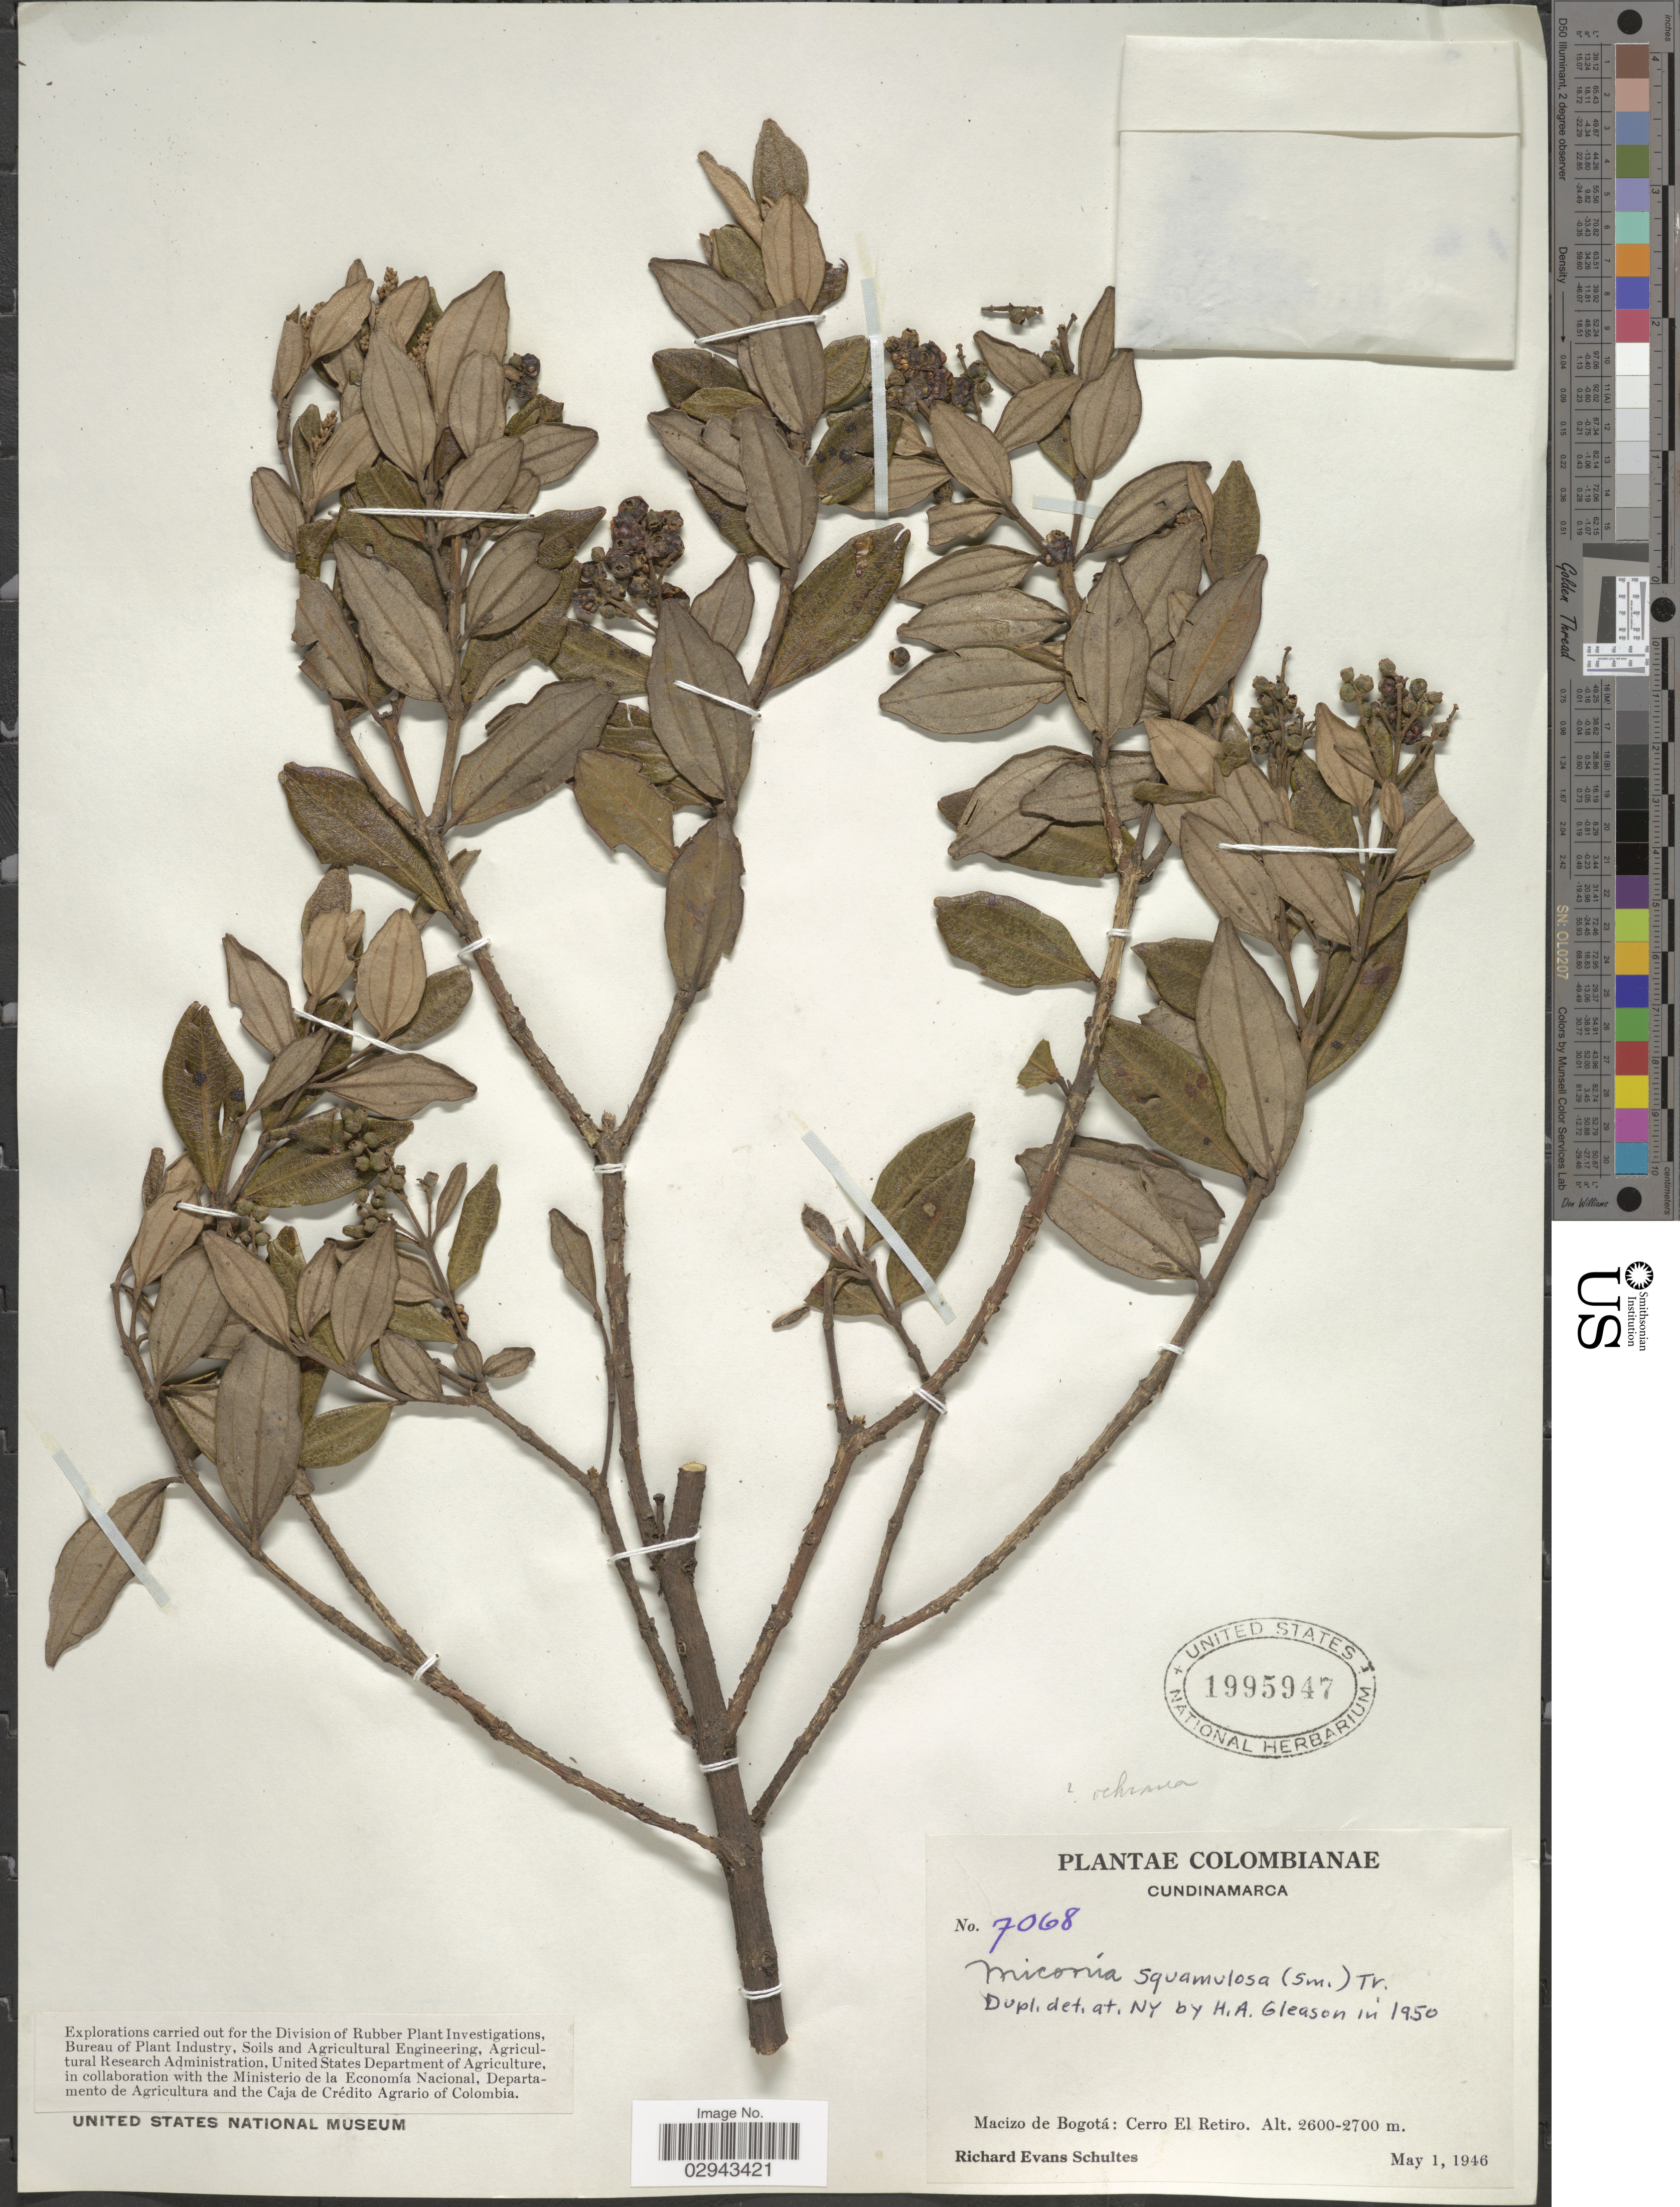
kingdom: Plantae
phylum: Tracheophyta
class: Magnoliopsida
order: Myrtales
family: Melastomataceae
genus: Miconia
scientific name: Miconia squamulosa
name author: (Sm.) Triana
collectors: R. E. Schultes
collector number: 7068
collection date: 1946-05-01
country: Colombia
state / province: Cundinamarca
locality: Macizo de Bogotá: Cerro El Retiro.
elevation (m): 2600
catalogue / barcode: US 1995947